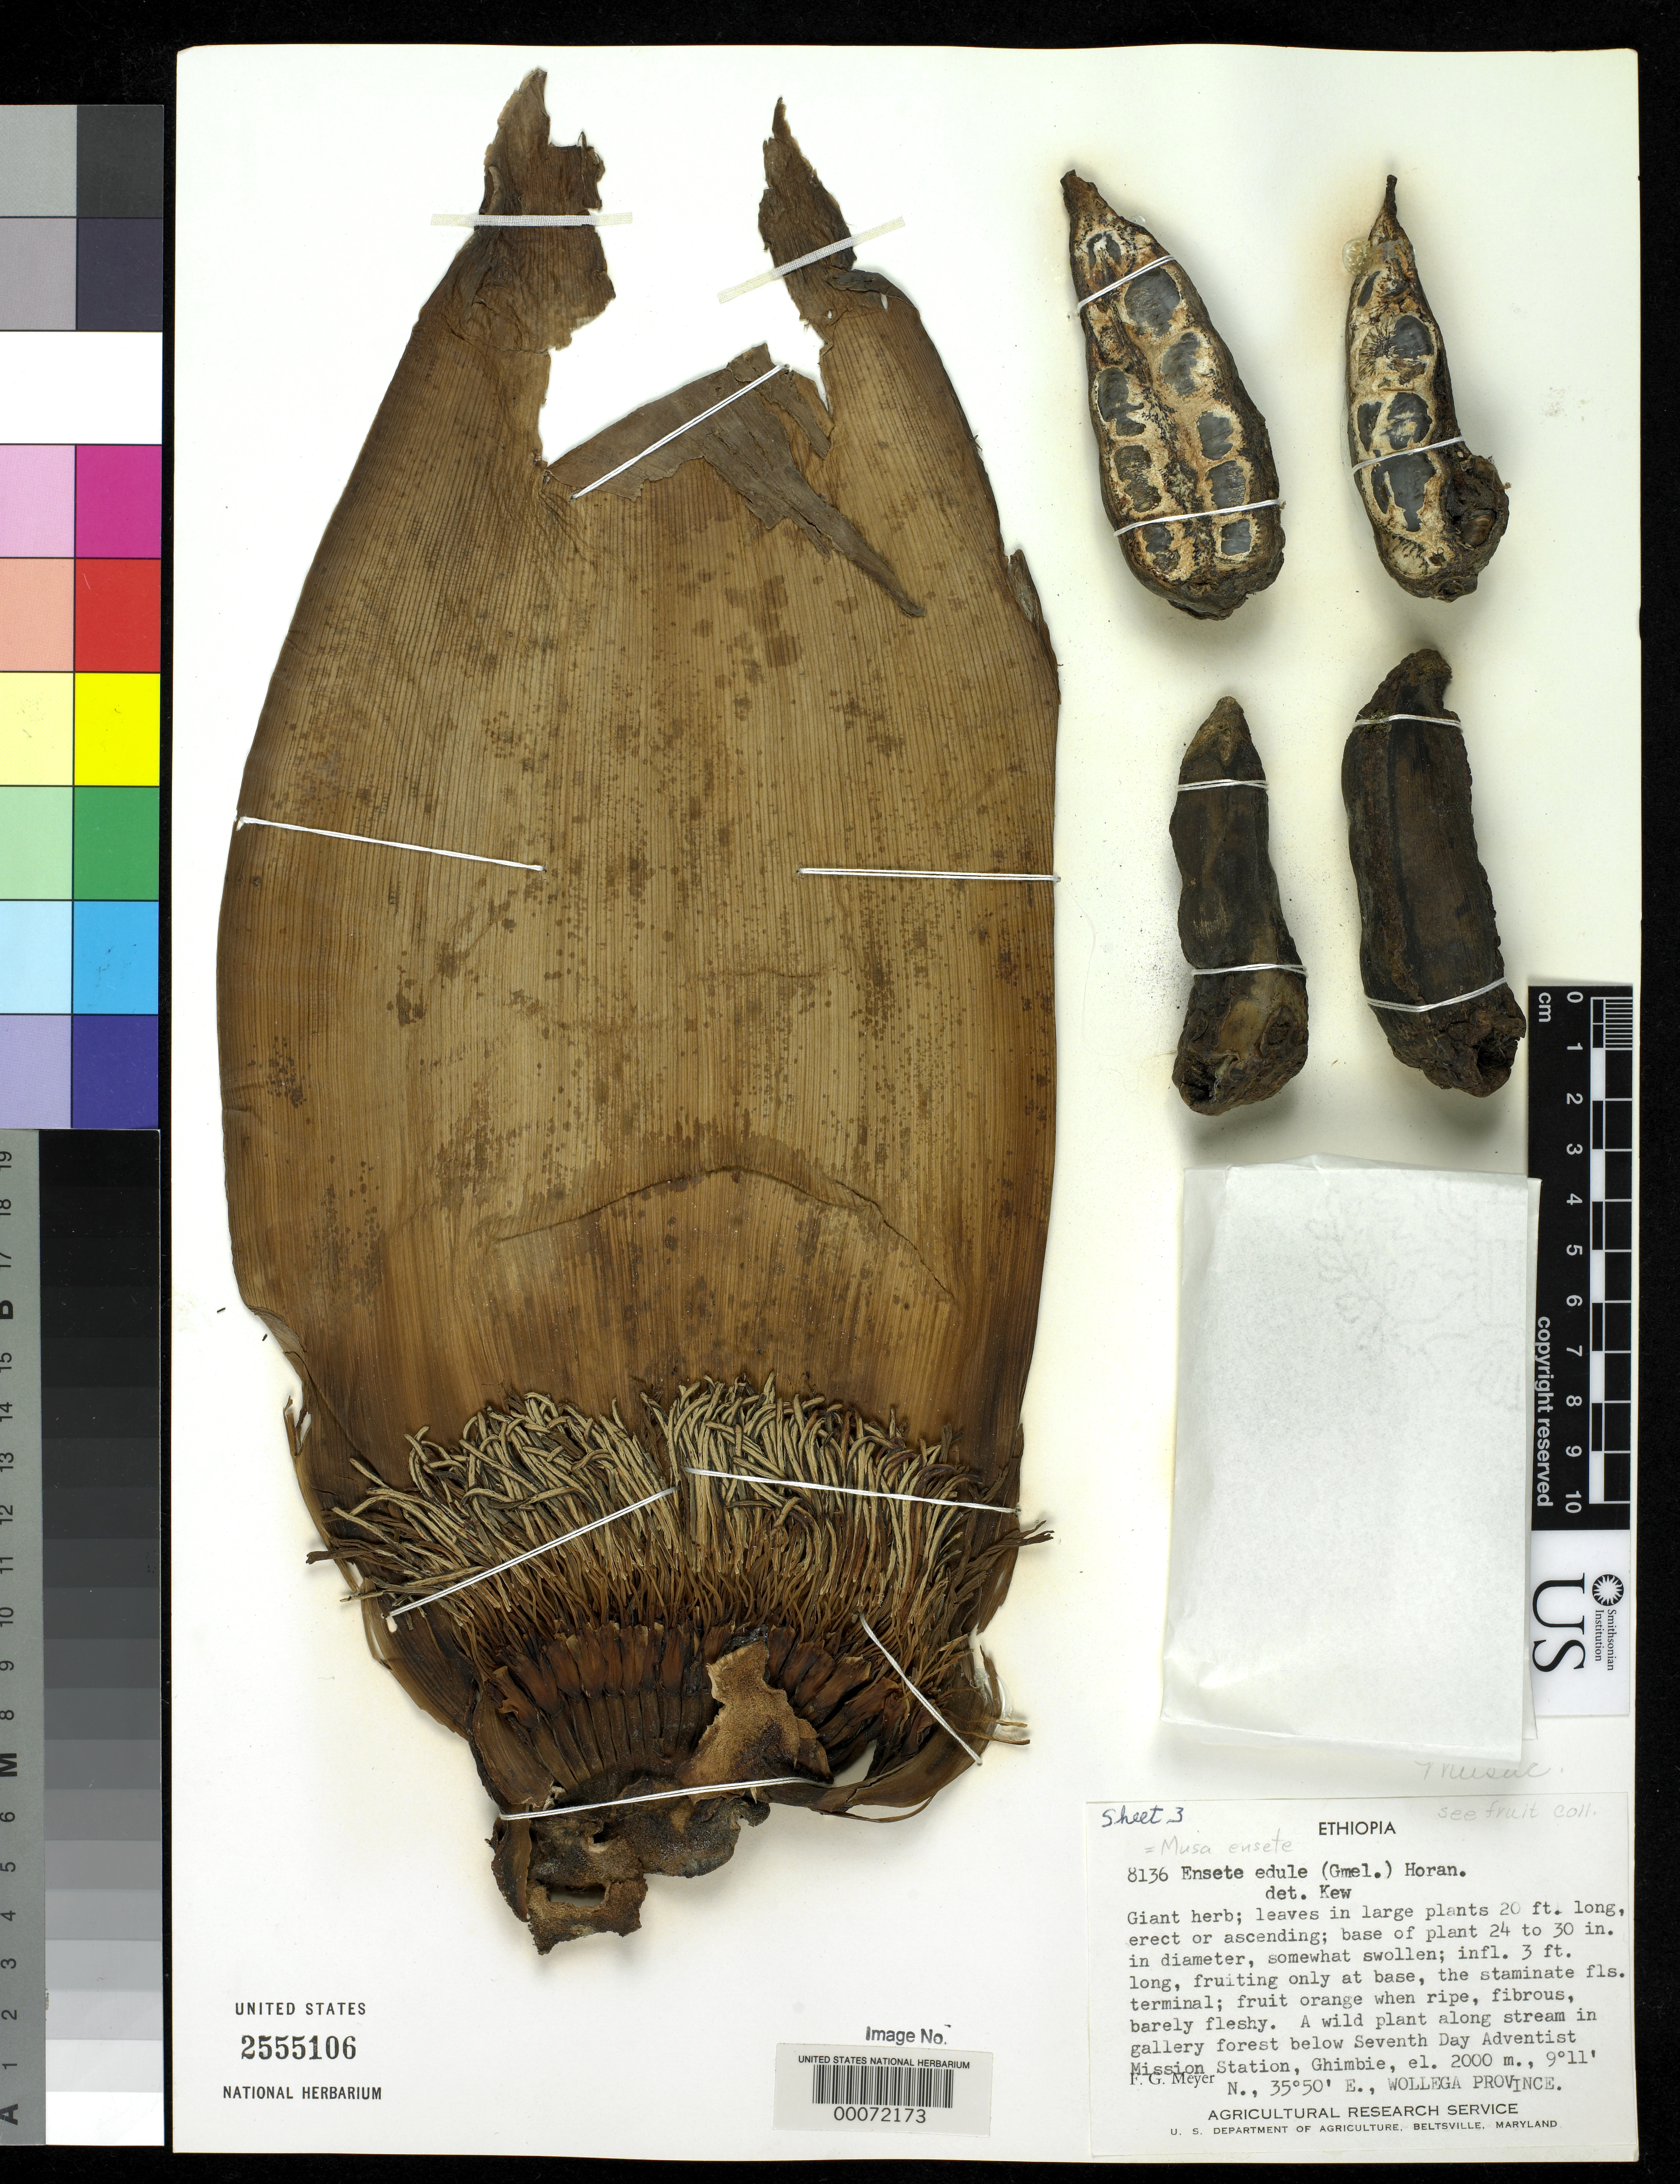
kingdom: Plantae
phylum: Tracheophyta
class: Liliopsida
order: Zingiberales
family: Musaceae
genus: Ensete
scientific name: Ensete edule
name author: Bruce ex Horan.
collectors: F. G. Meyer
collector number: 8136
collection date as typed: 02 Feb 1962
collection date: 1962-02-02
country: Ethiopia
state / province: Oromiya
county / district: Welega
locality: Wollega prov, ghimbie, below seventh day adventist mission station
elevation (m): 2000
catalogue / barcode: US 2555106